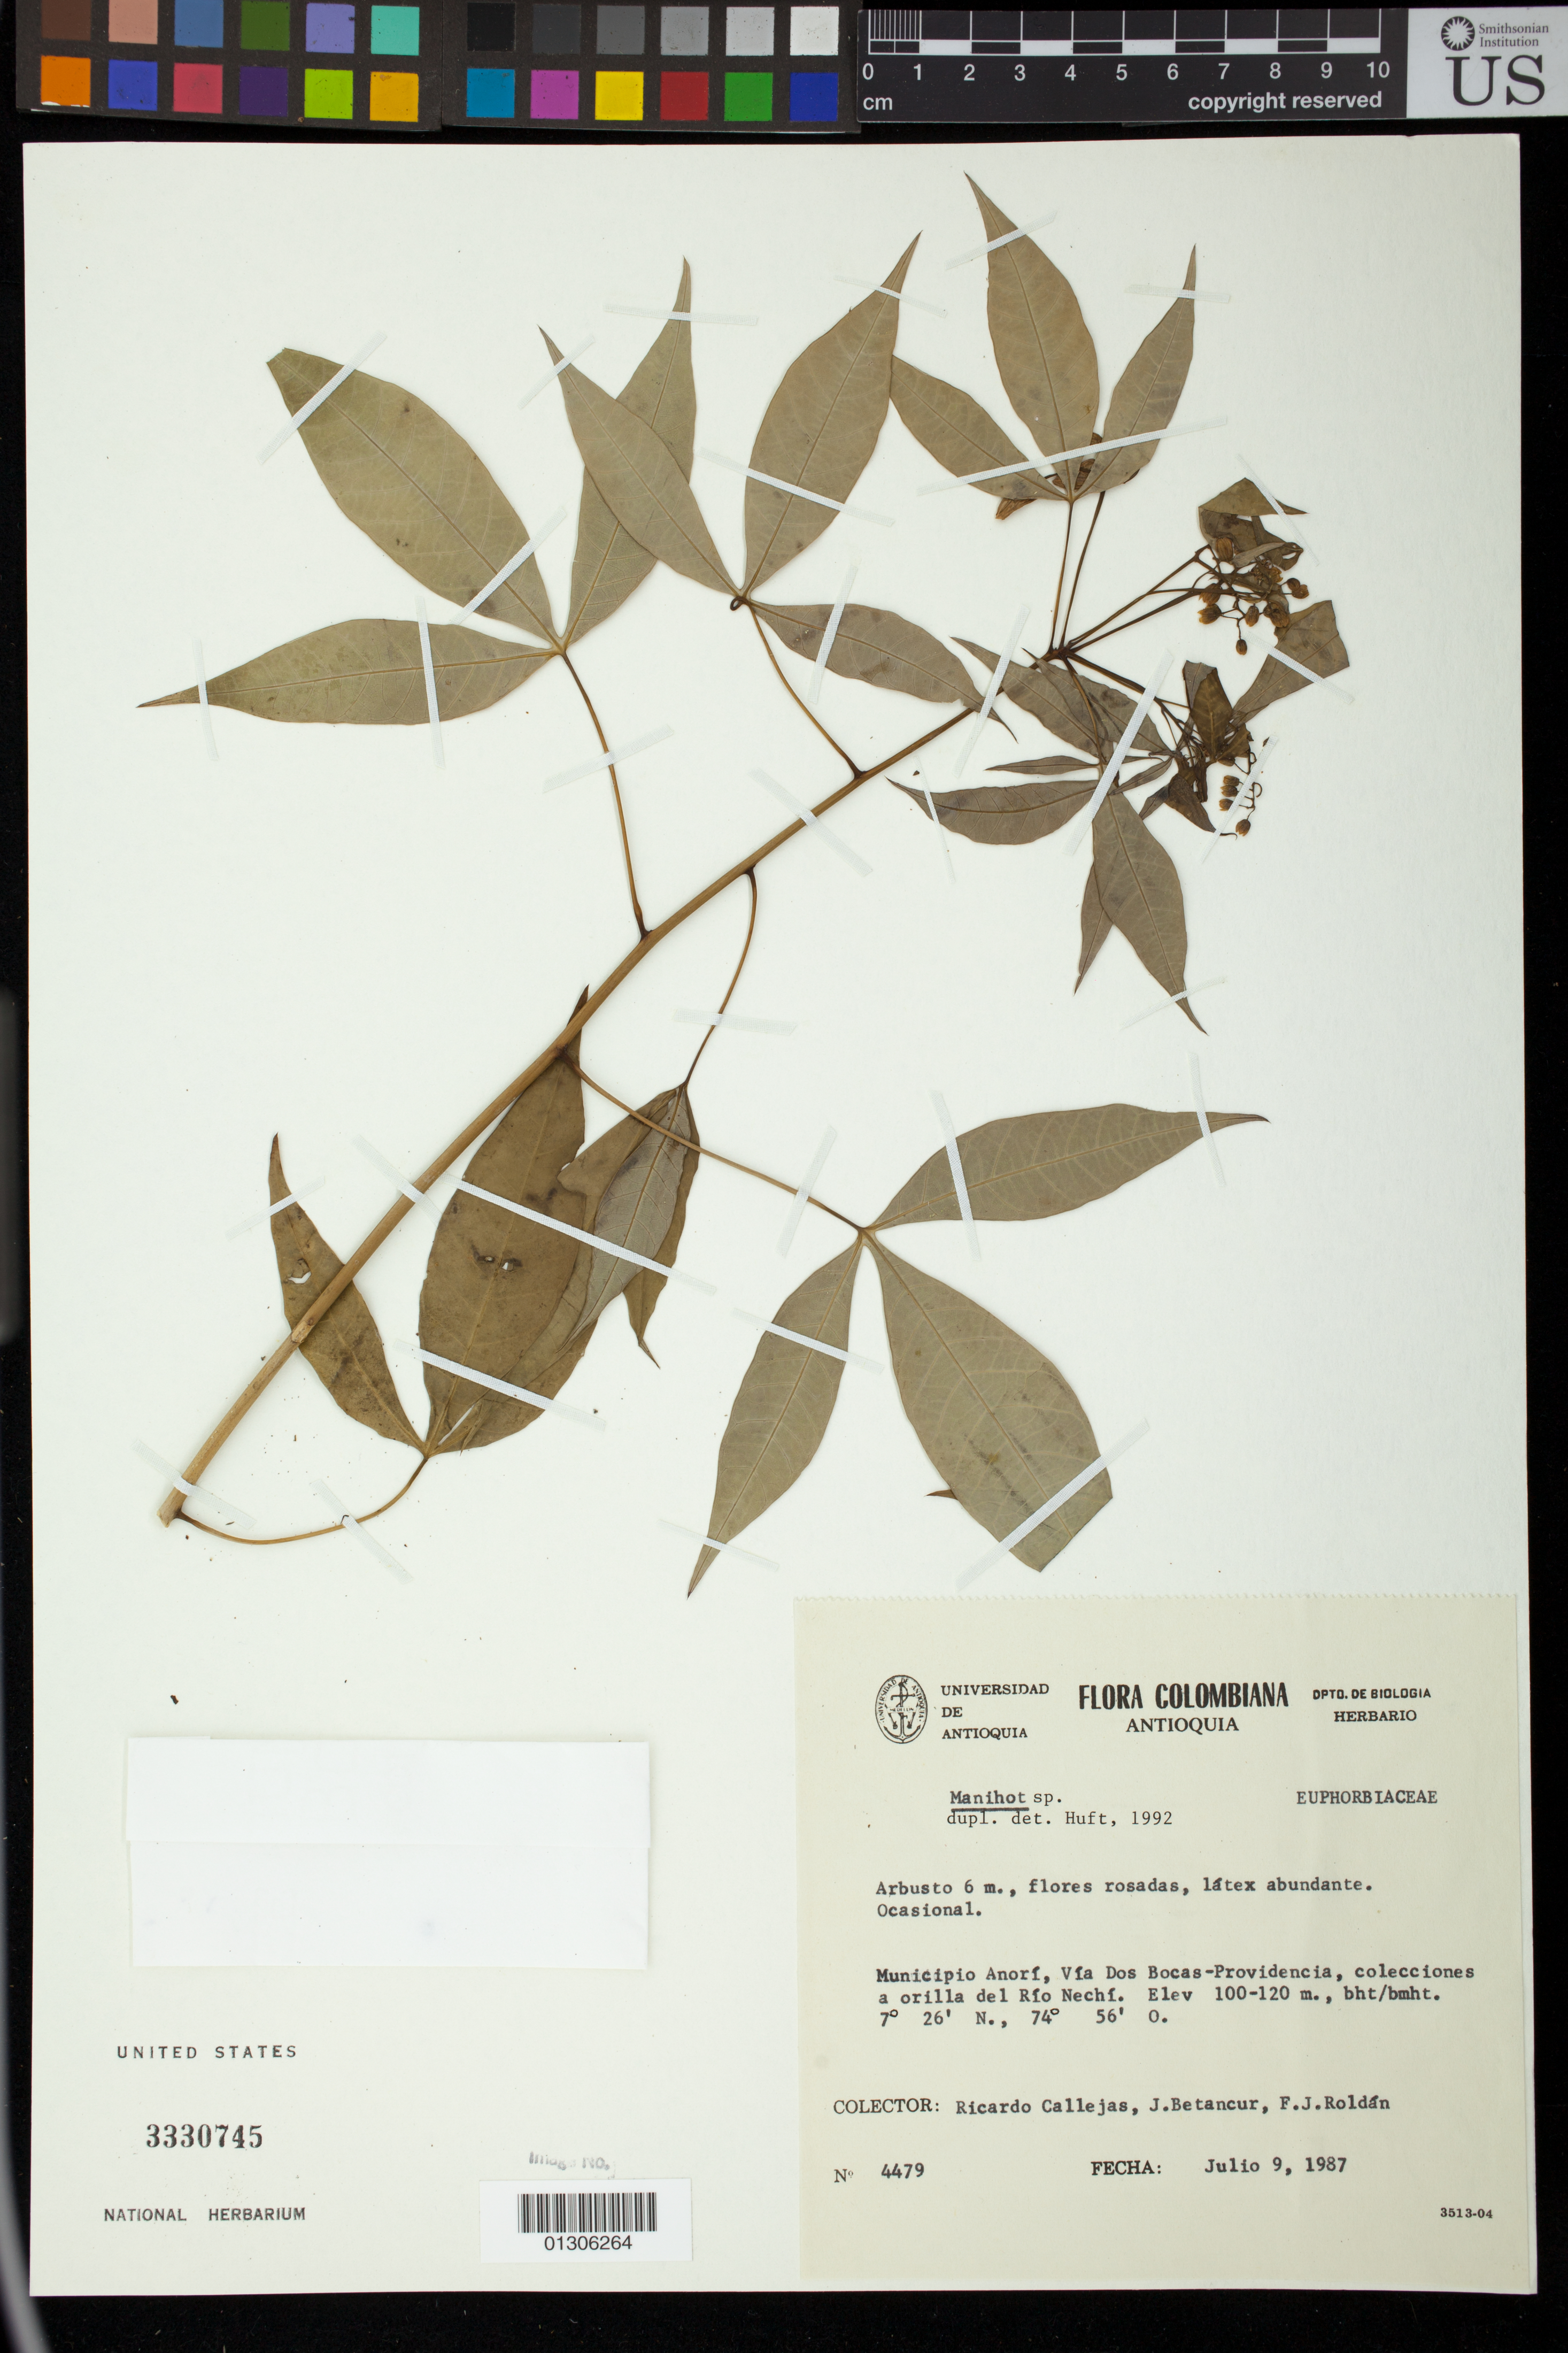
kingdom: Plantae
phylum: Tracheophyta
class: Magnoliopsida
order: Malpighiales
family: Euphorbiaceae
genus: Manihot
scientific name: Manihot brachyloba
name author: Müll. Arg.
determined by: Mendoza, M.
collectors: R. Callejas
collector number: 4479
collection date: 1987-09-07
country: Colombia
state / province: Antioquia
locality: Municipio Anorf, Via Dos Bocas-Providencia, colecciones a orilla del Rio Nechf.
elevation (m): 100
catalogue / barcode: US 3330745